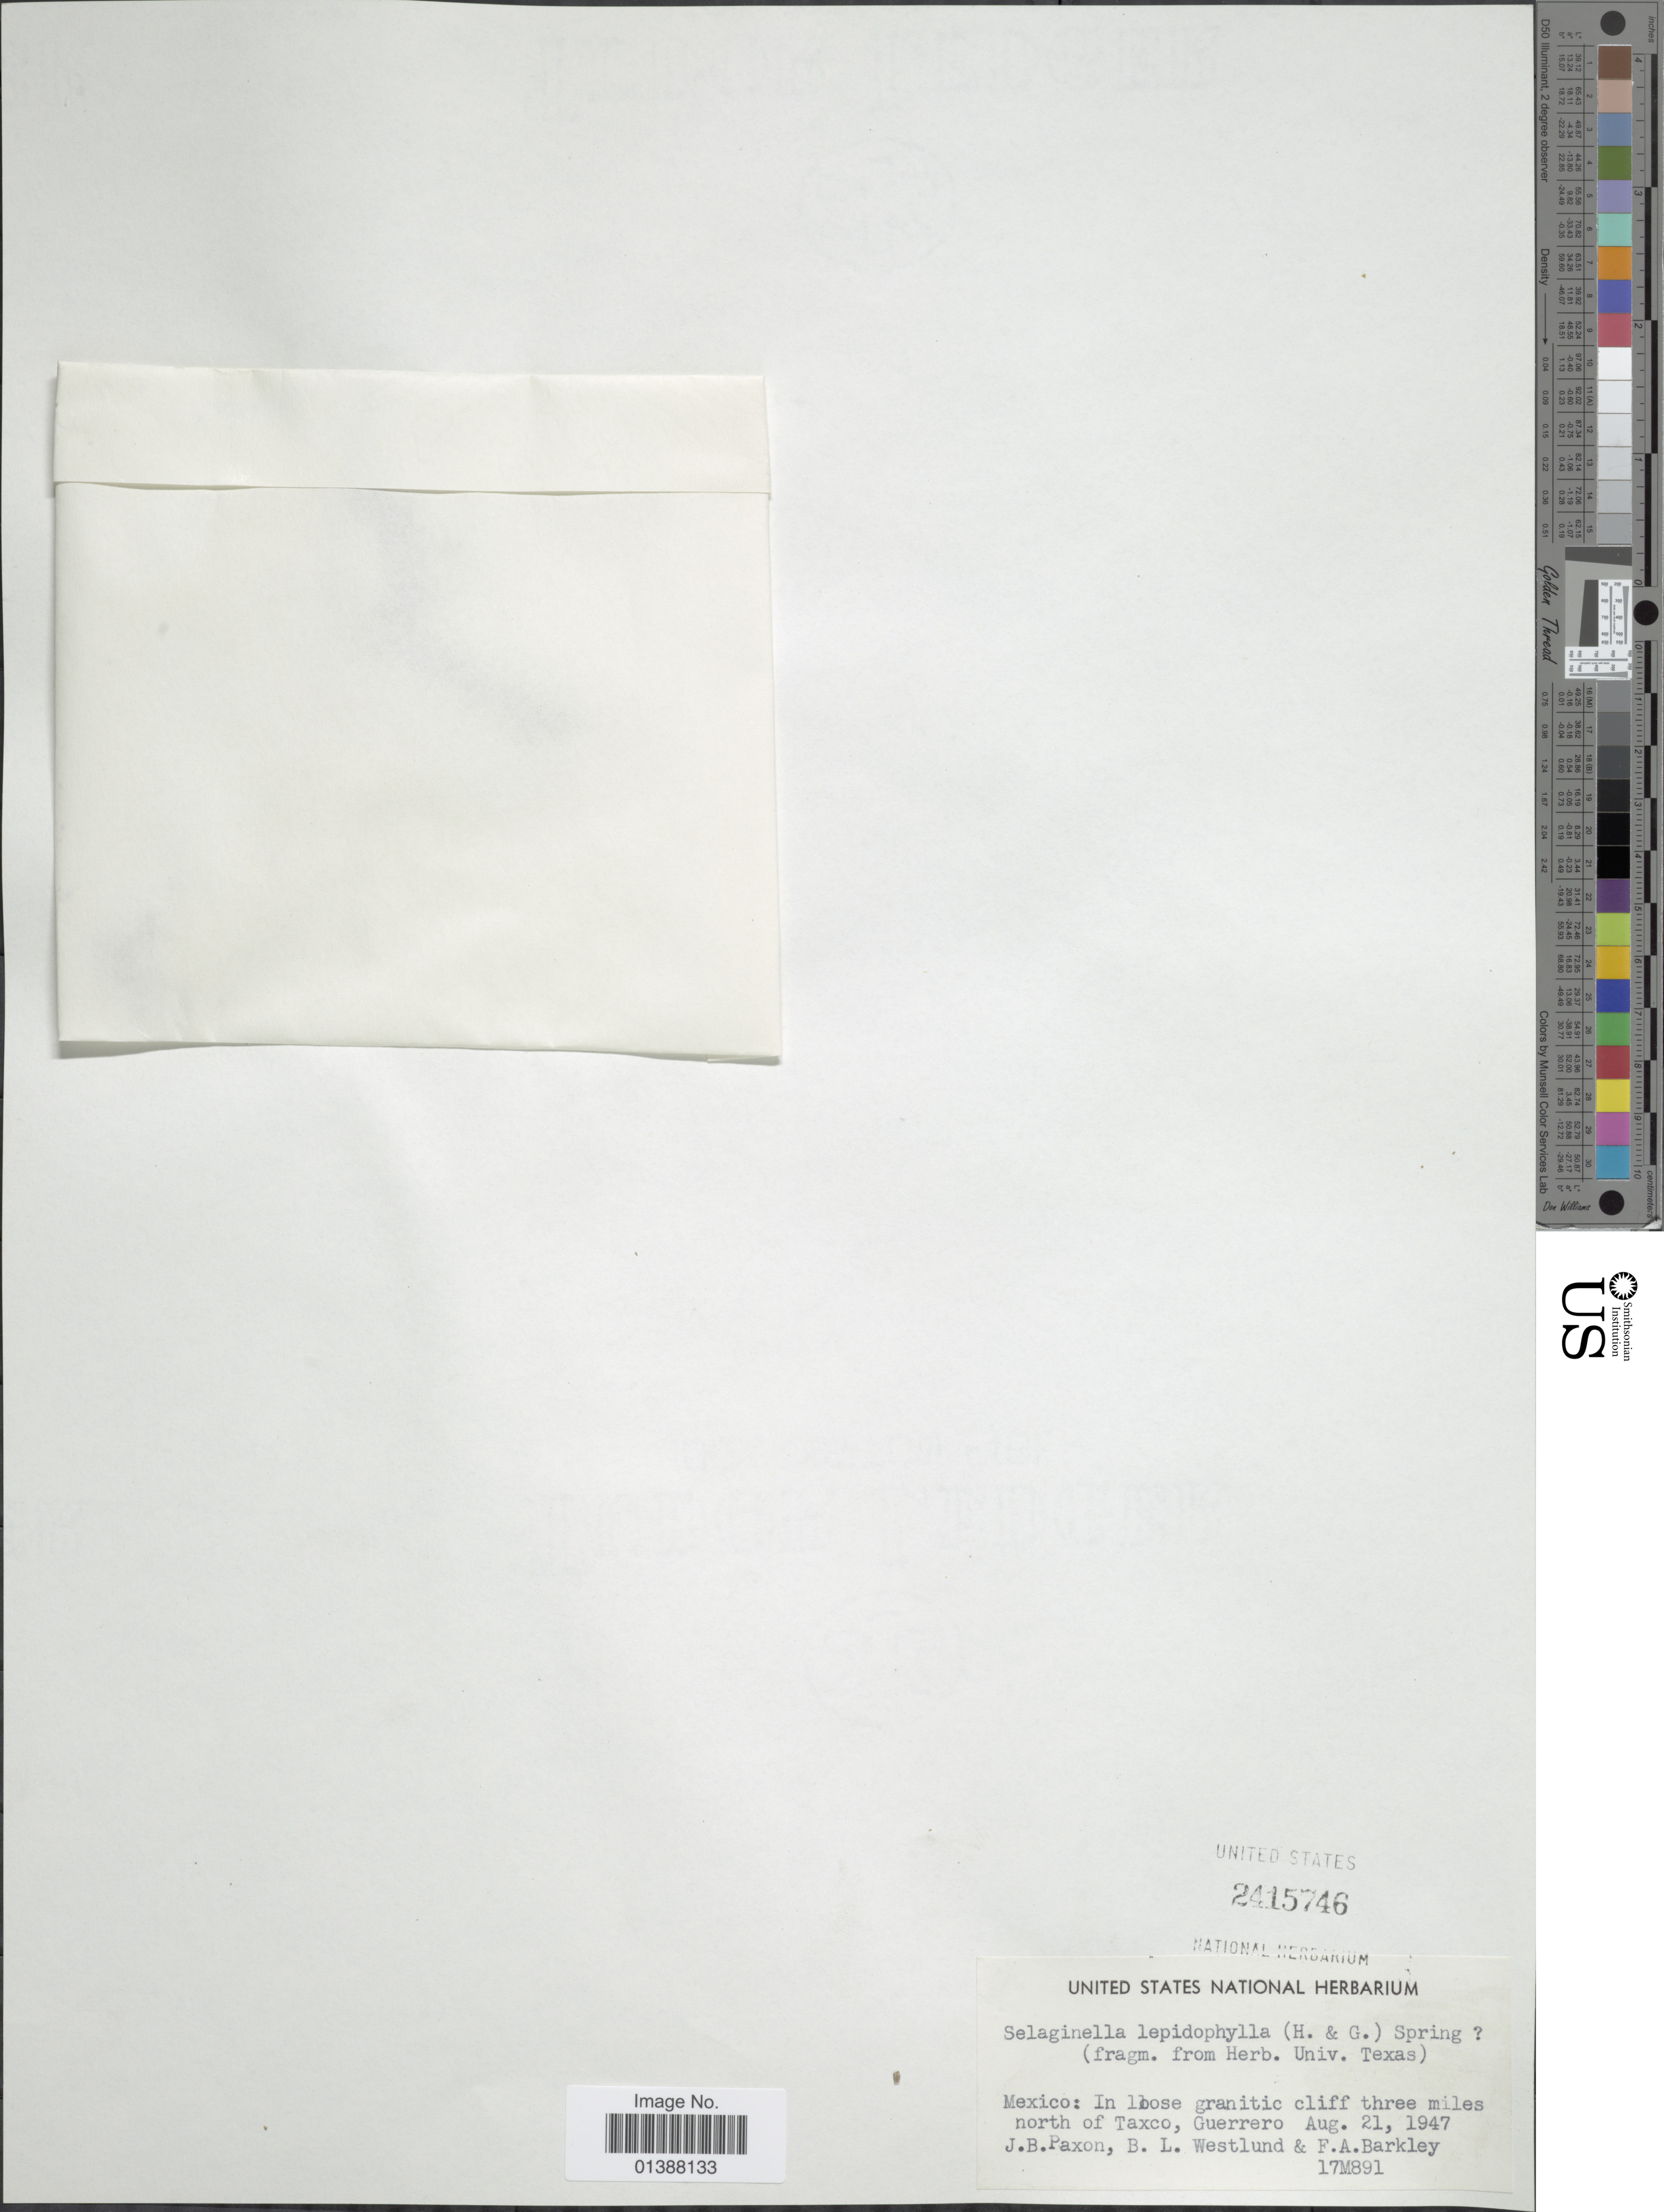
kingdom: Plantae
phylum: Tracheophyta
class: Lycopodiopsida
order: Selaginellales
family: Selaginellaceae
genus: Selaginella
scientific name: Selaginella lepidophylla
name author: (Hook. & Grev.) Spring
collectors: J. Paxon, B. Westlund & F. A. Barkley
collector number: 172891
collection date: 1947-08-21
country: Mexico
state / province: Guerrero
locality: In loose granitic cliff three miles north of Taxco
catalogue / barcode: US 2415746